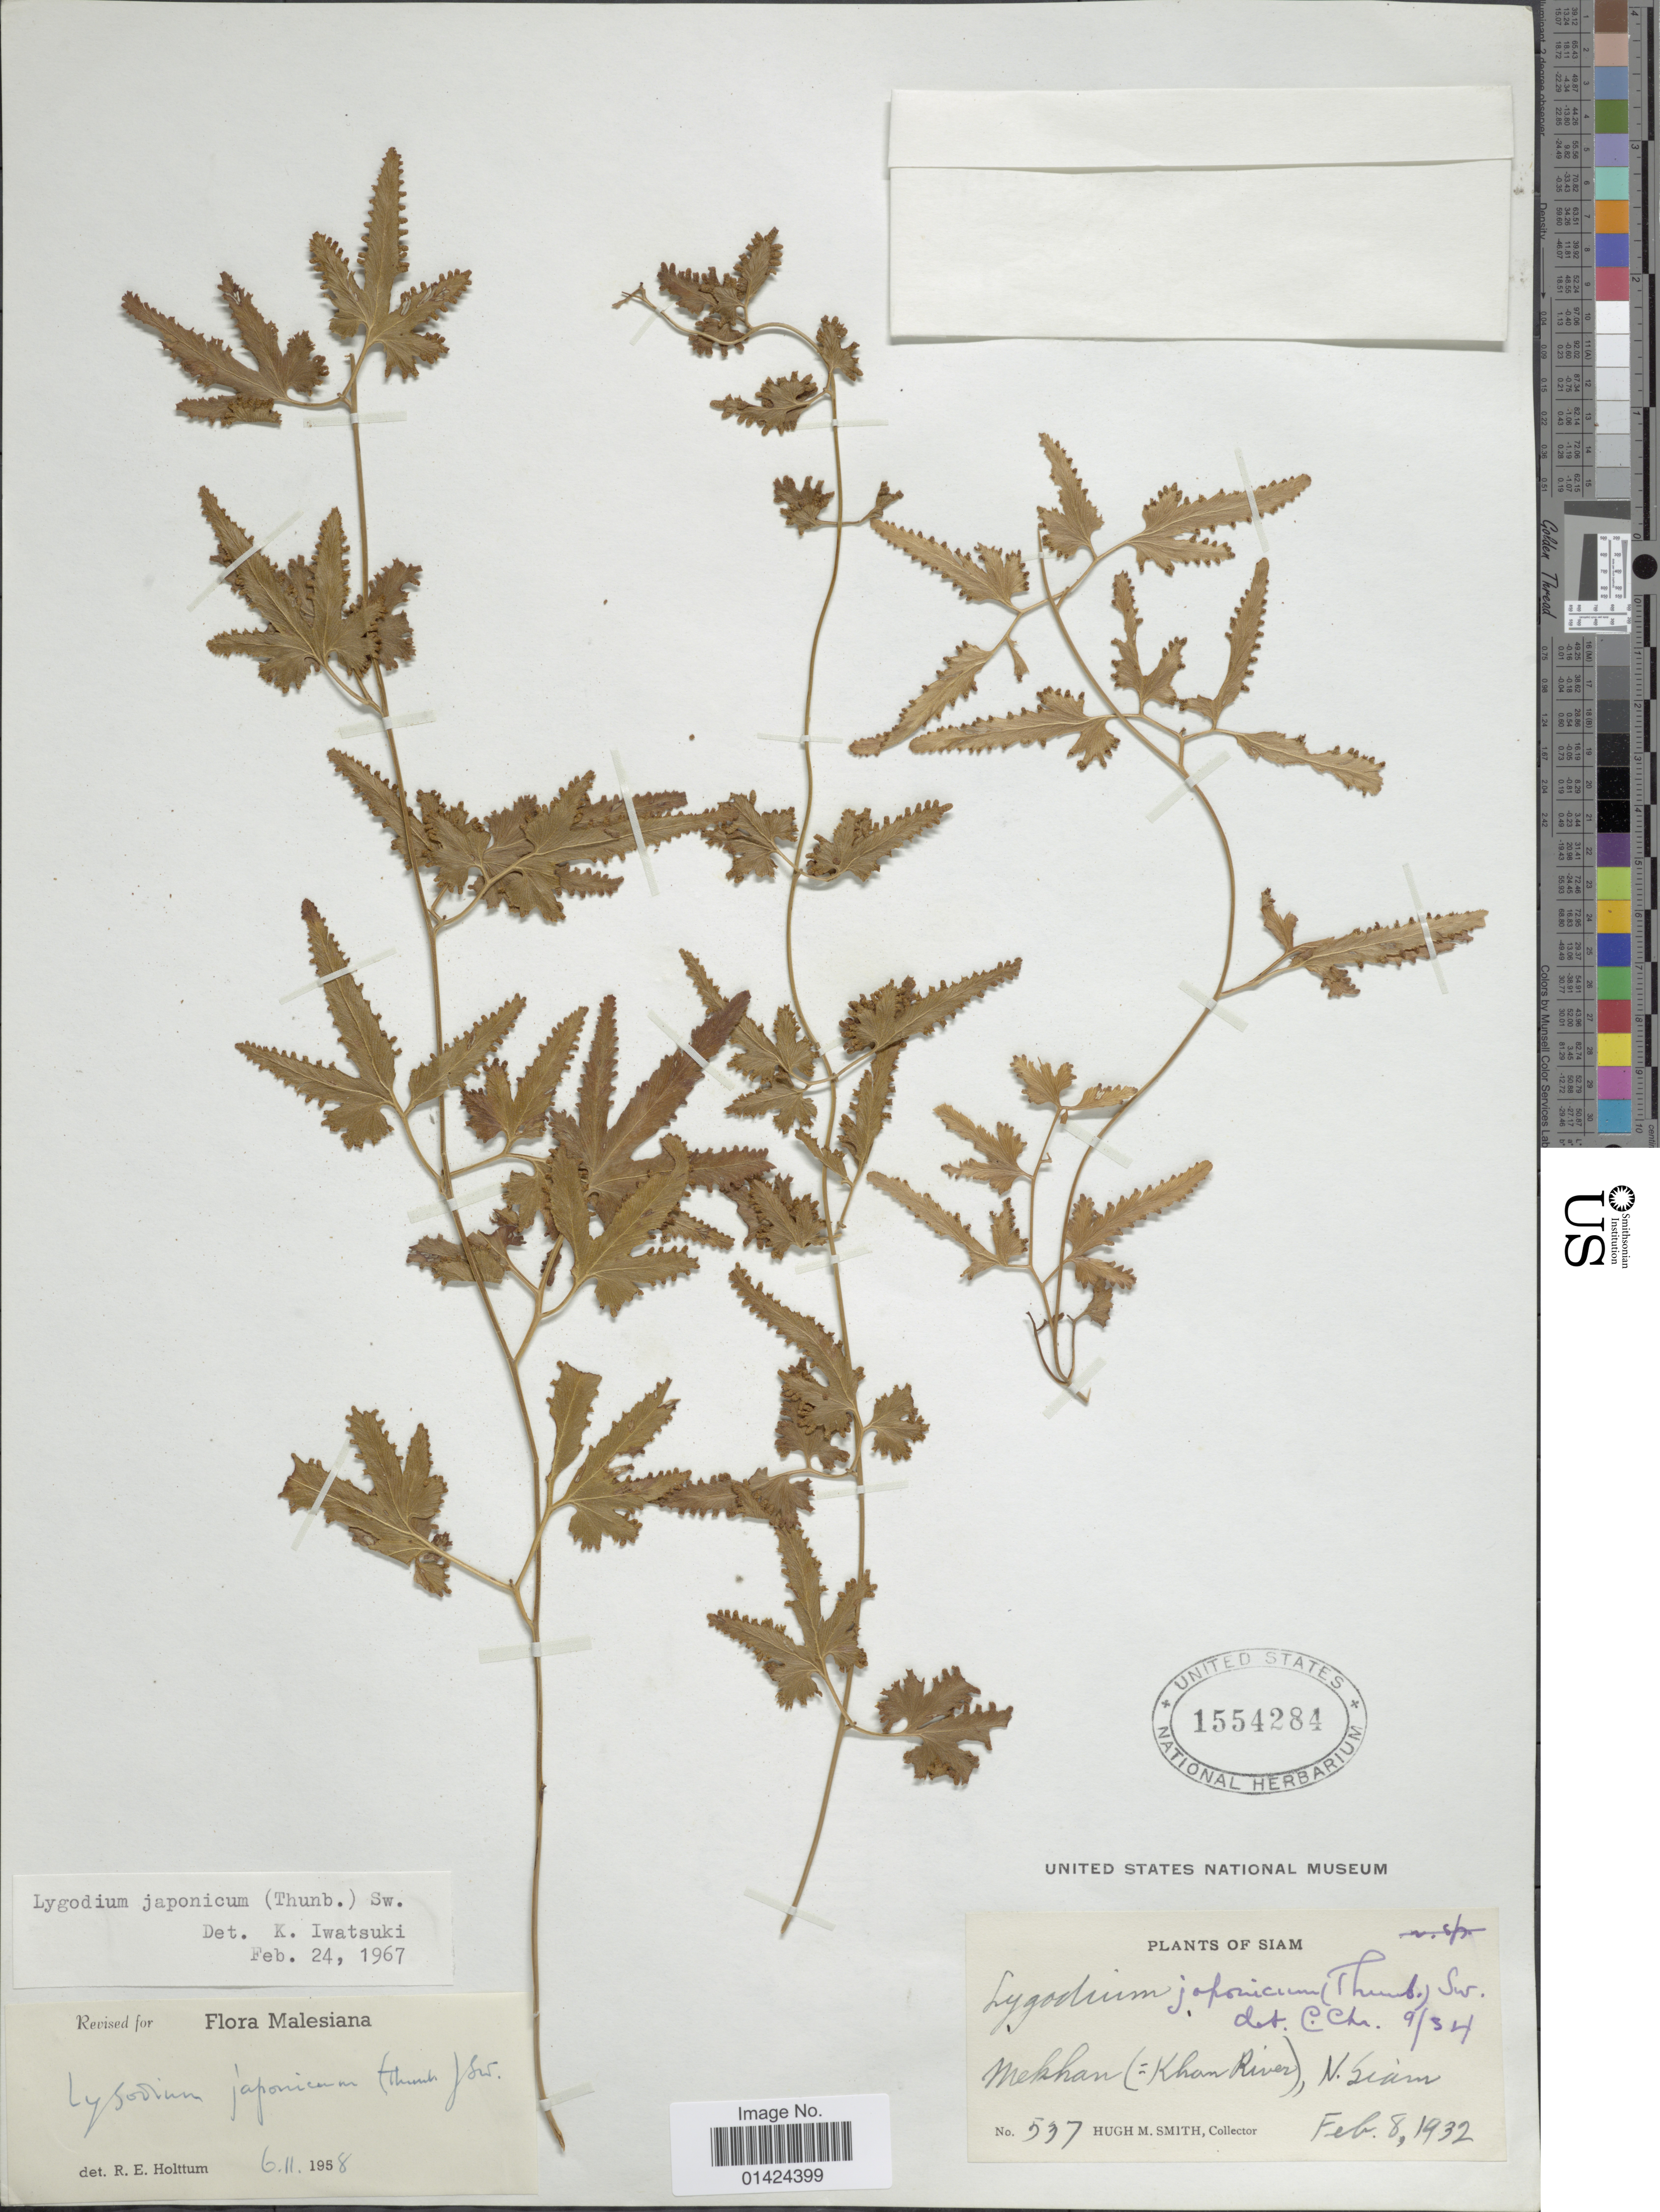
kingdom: Plantae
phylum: Tracheophyta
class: Polypodiopsida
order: Schizaeales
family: Lygodiaceae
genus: Lygodium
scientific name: Lygodium japonicum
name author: (Thunb.) Sw.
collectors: H. M. Smith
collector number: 537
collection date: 1932-02-08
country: Thailand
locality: Siam, Mekkan (=Khan River), N. Siam.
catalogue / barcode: US 1554284